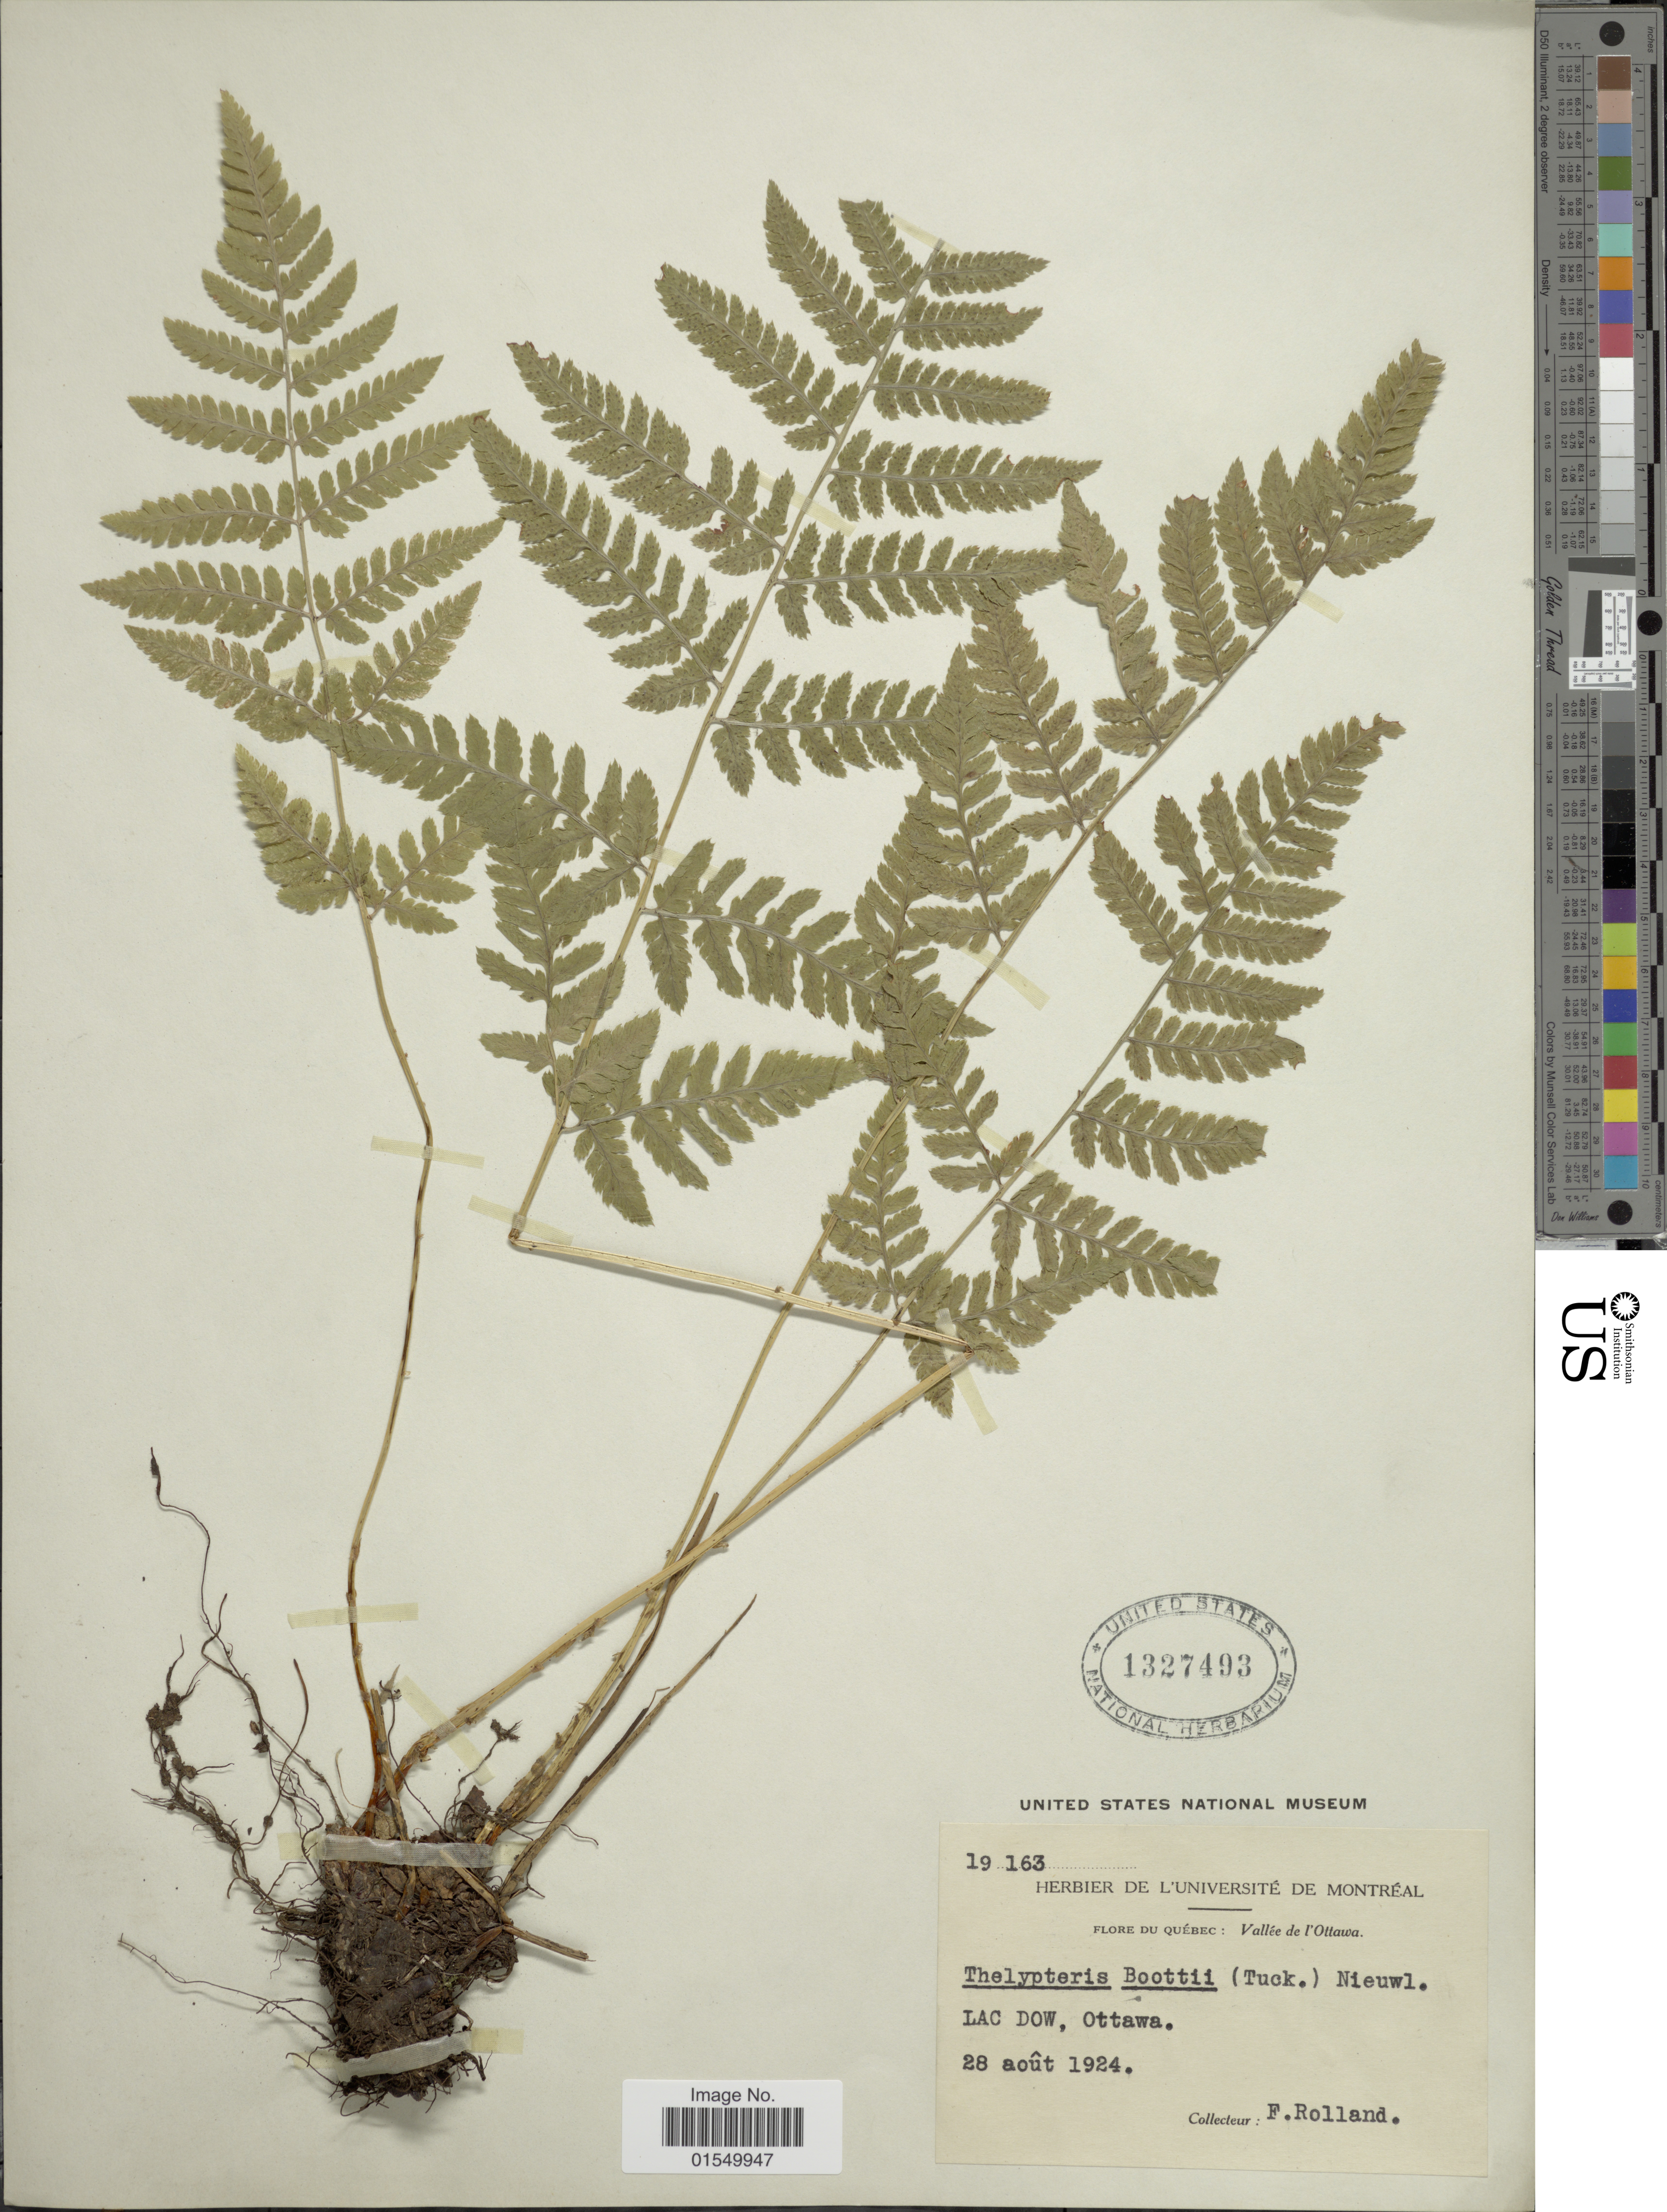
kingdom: Plantae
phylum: Tracheophyta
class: Polypodiopsida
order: Polypodiales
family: Dryopteridaceae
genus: Dryopteris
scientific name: Dryopteris x boottii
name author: Underw.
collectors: F. Rolland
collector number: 19163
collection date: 1924-08-28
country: Canada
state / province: Quebec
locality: Vallee de l'Ottawa, Lac Dow, Ottawa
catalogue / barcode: US 1327493